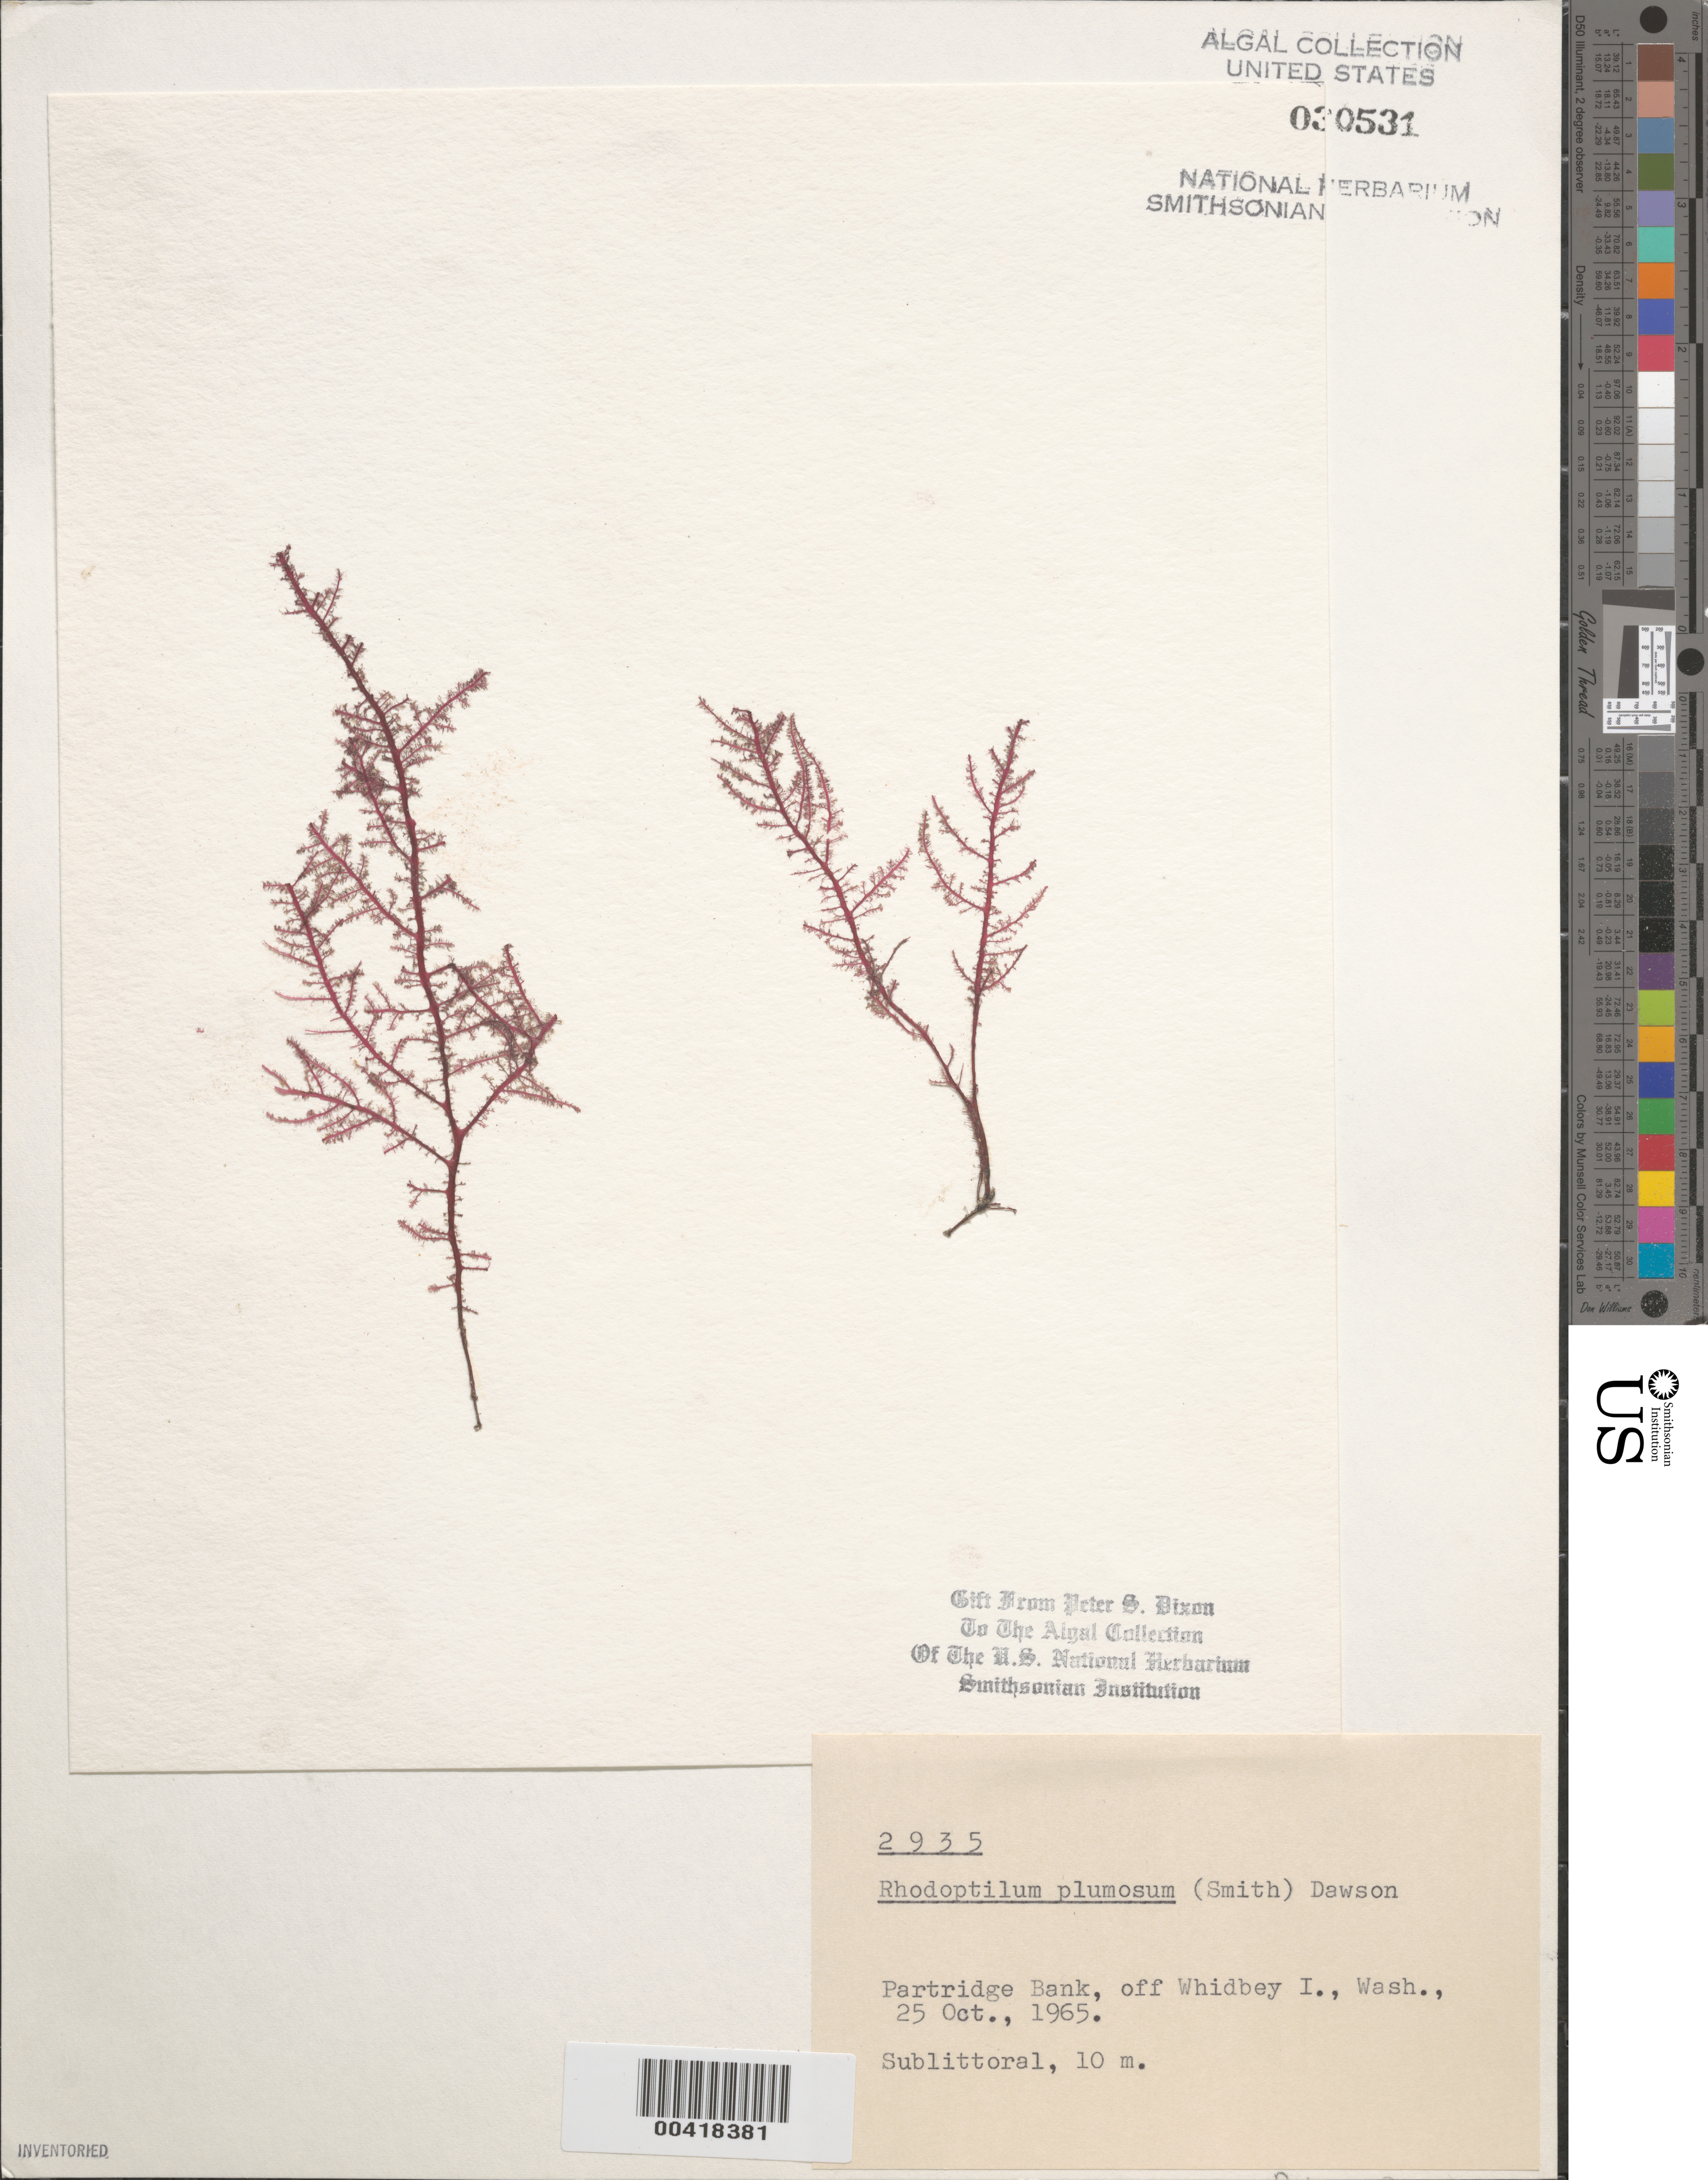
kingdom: Plantae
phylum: Rhodophyta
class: Florideophyceae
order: Ceramiales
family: Dasyaceae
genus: Rhodoptilum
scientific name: Rhodoptilum plumosum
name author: (Harv. & Bail.) Kylin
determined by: Dixon, P. S.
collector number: PSD 2935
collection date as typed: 25 Oct 1965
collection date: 1965-10-25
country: United States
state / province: Washington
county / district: Island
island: Whidbey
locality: Partridge Bank, off Whidbey Island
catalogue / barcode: US 30531